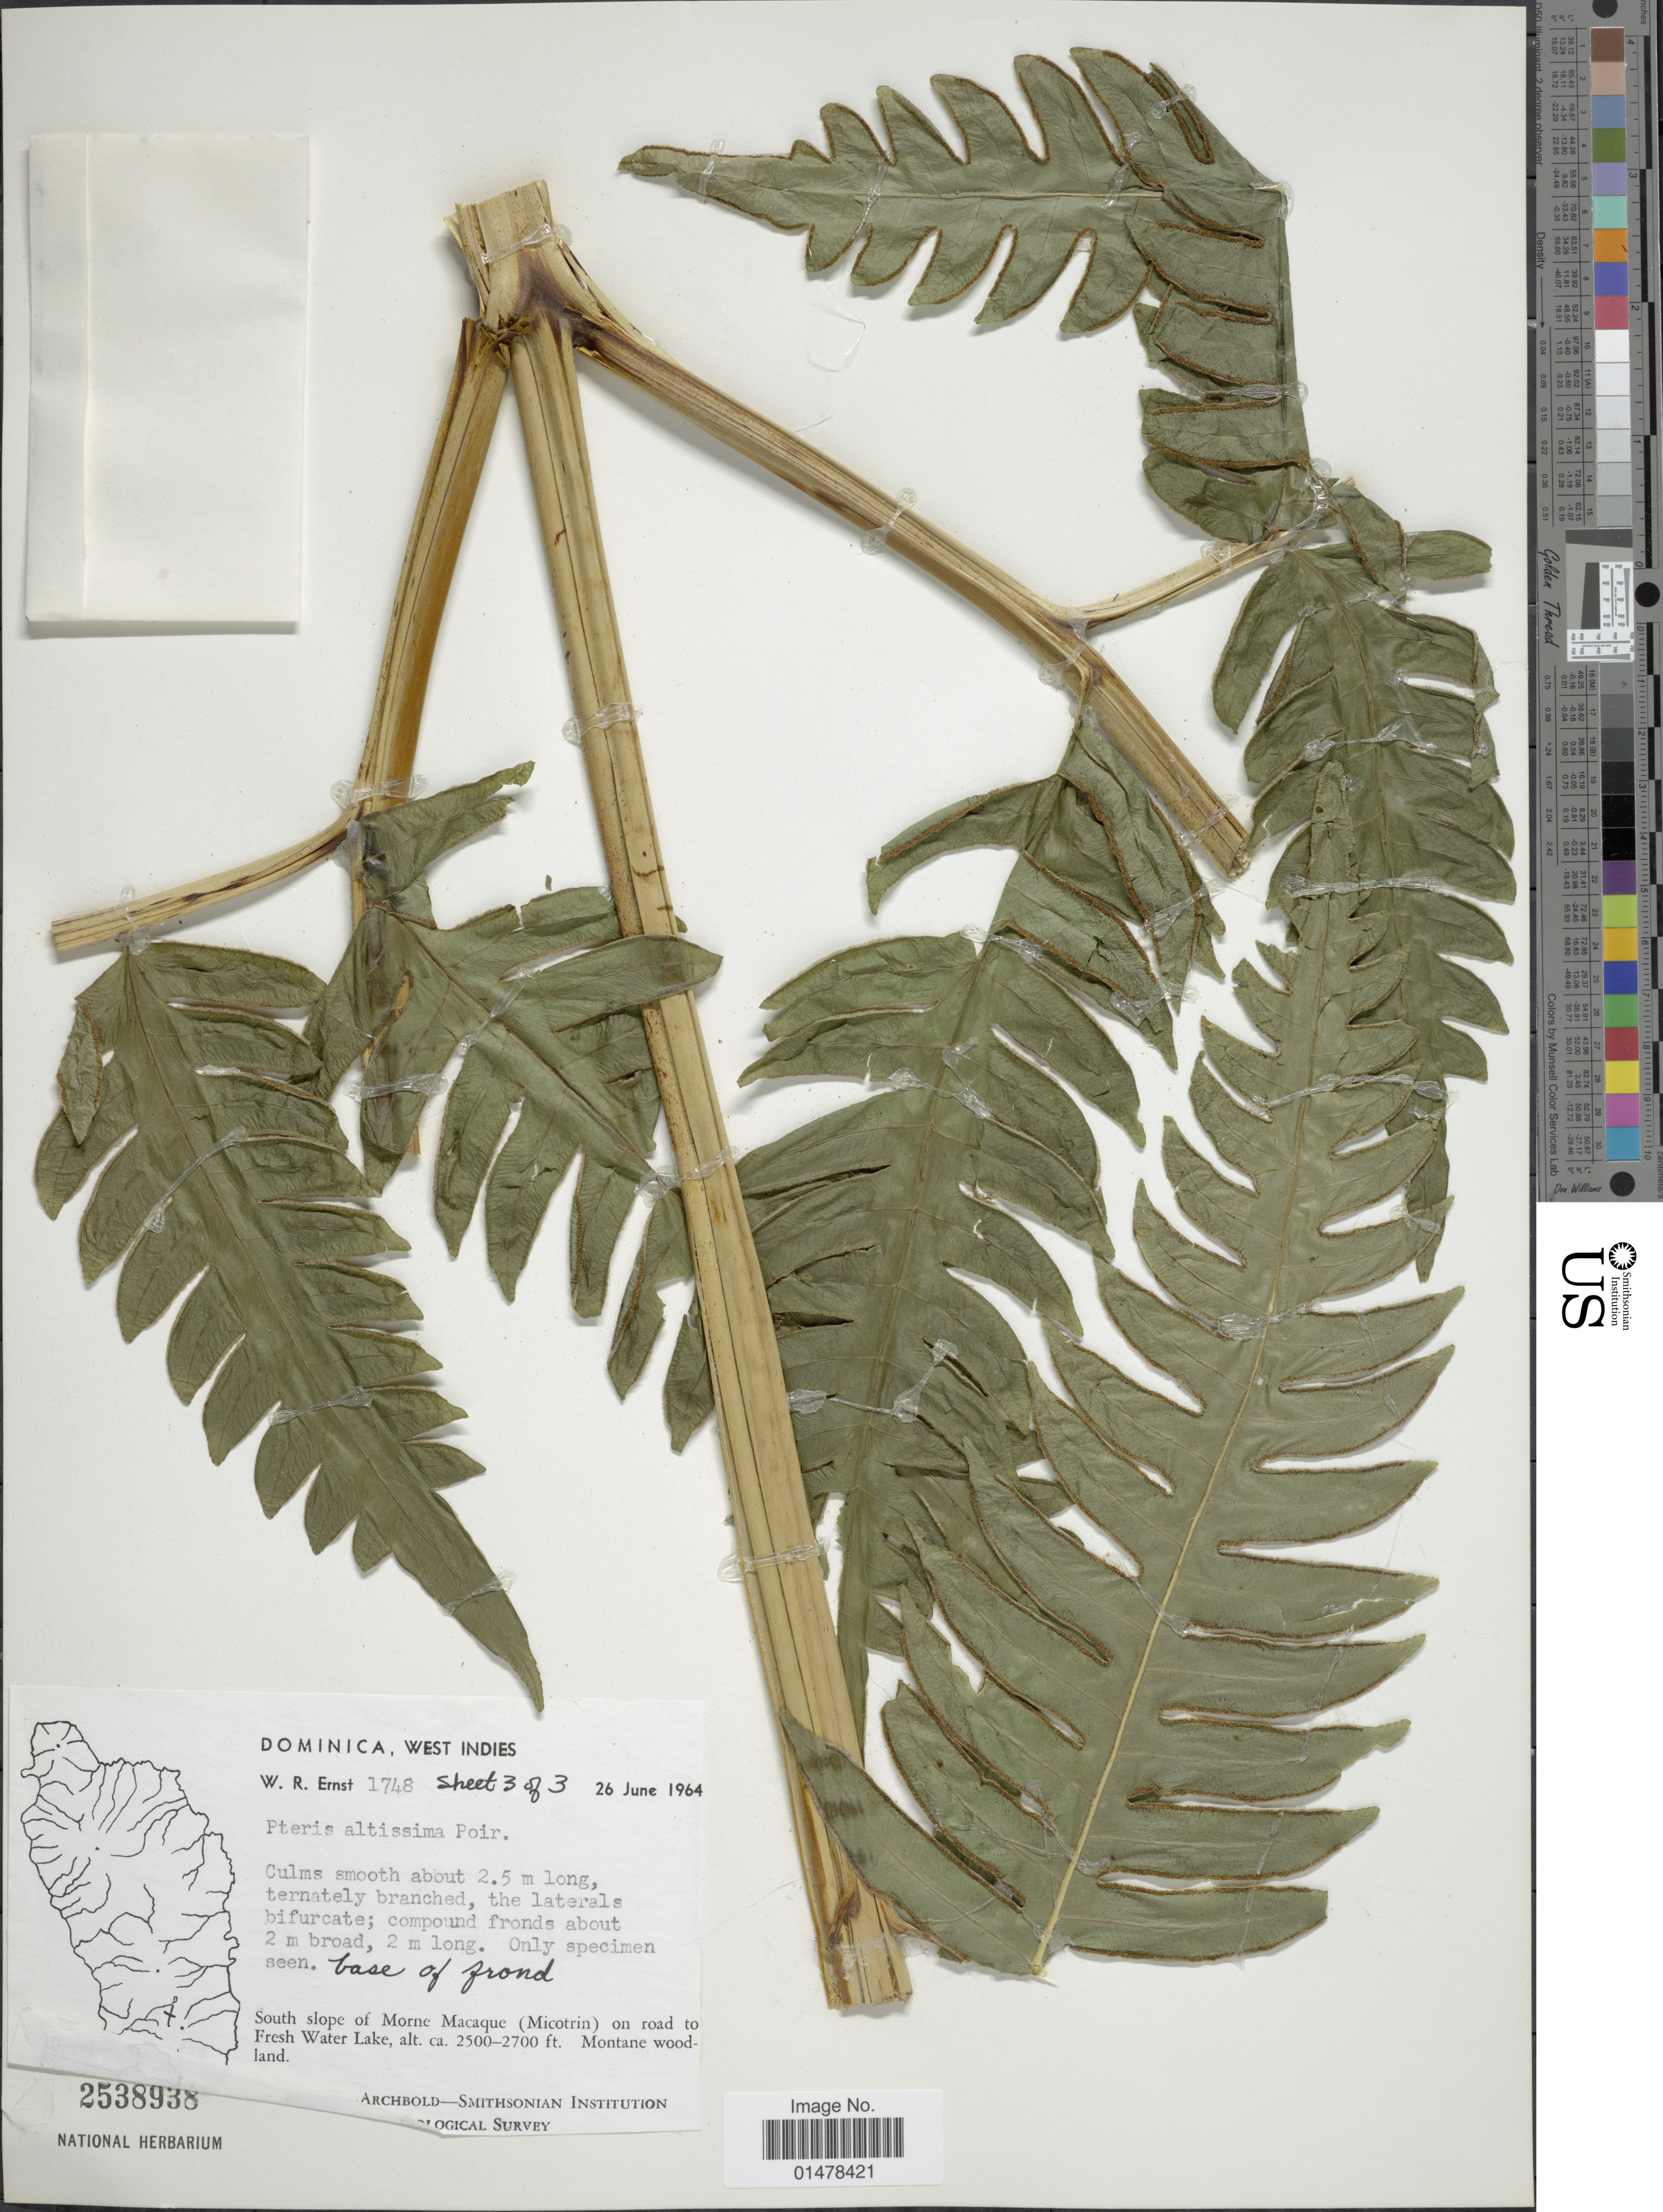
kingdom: Plantae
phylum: Tracheophyta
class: Polypodiopsida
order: Polypodiales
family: Pteridaceae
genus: Pteris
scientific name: Pteris altissima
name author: Poir.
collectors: W. R. Ernst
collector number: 1748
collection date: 1964-06-26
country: Dominica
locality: Dominica, West Indies, South slope of Morne Macaque(Micotrin) on road to Fresh Water lake, montane woodland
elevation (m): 762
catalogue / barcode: US 2538938